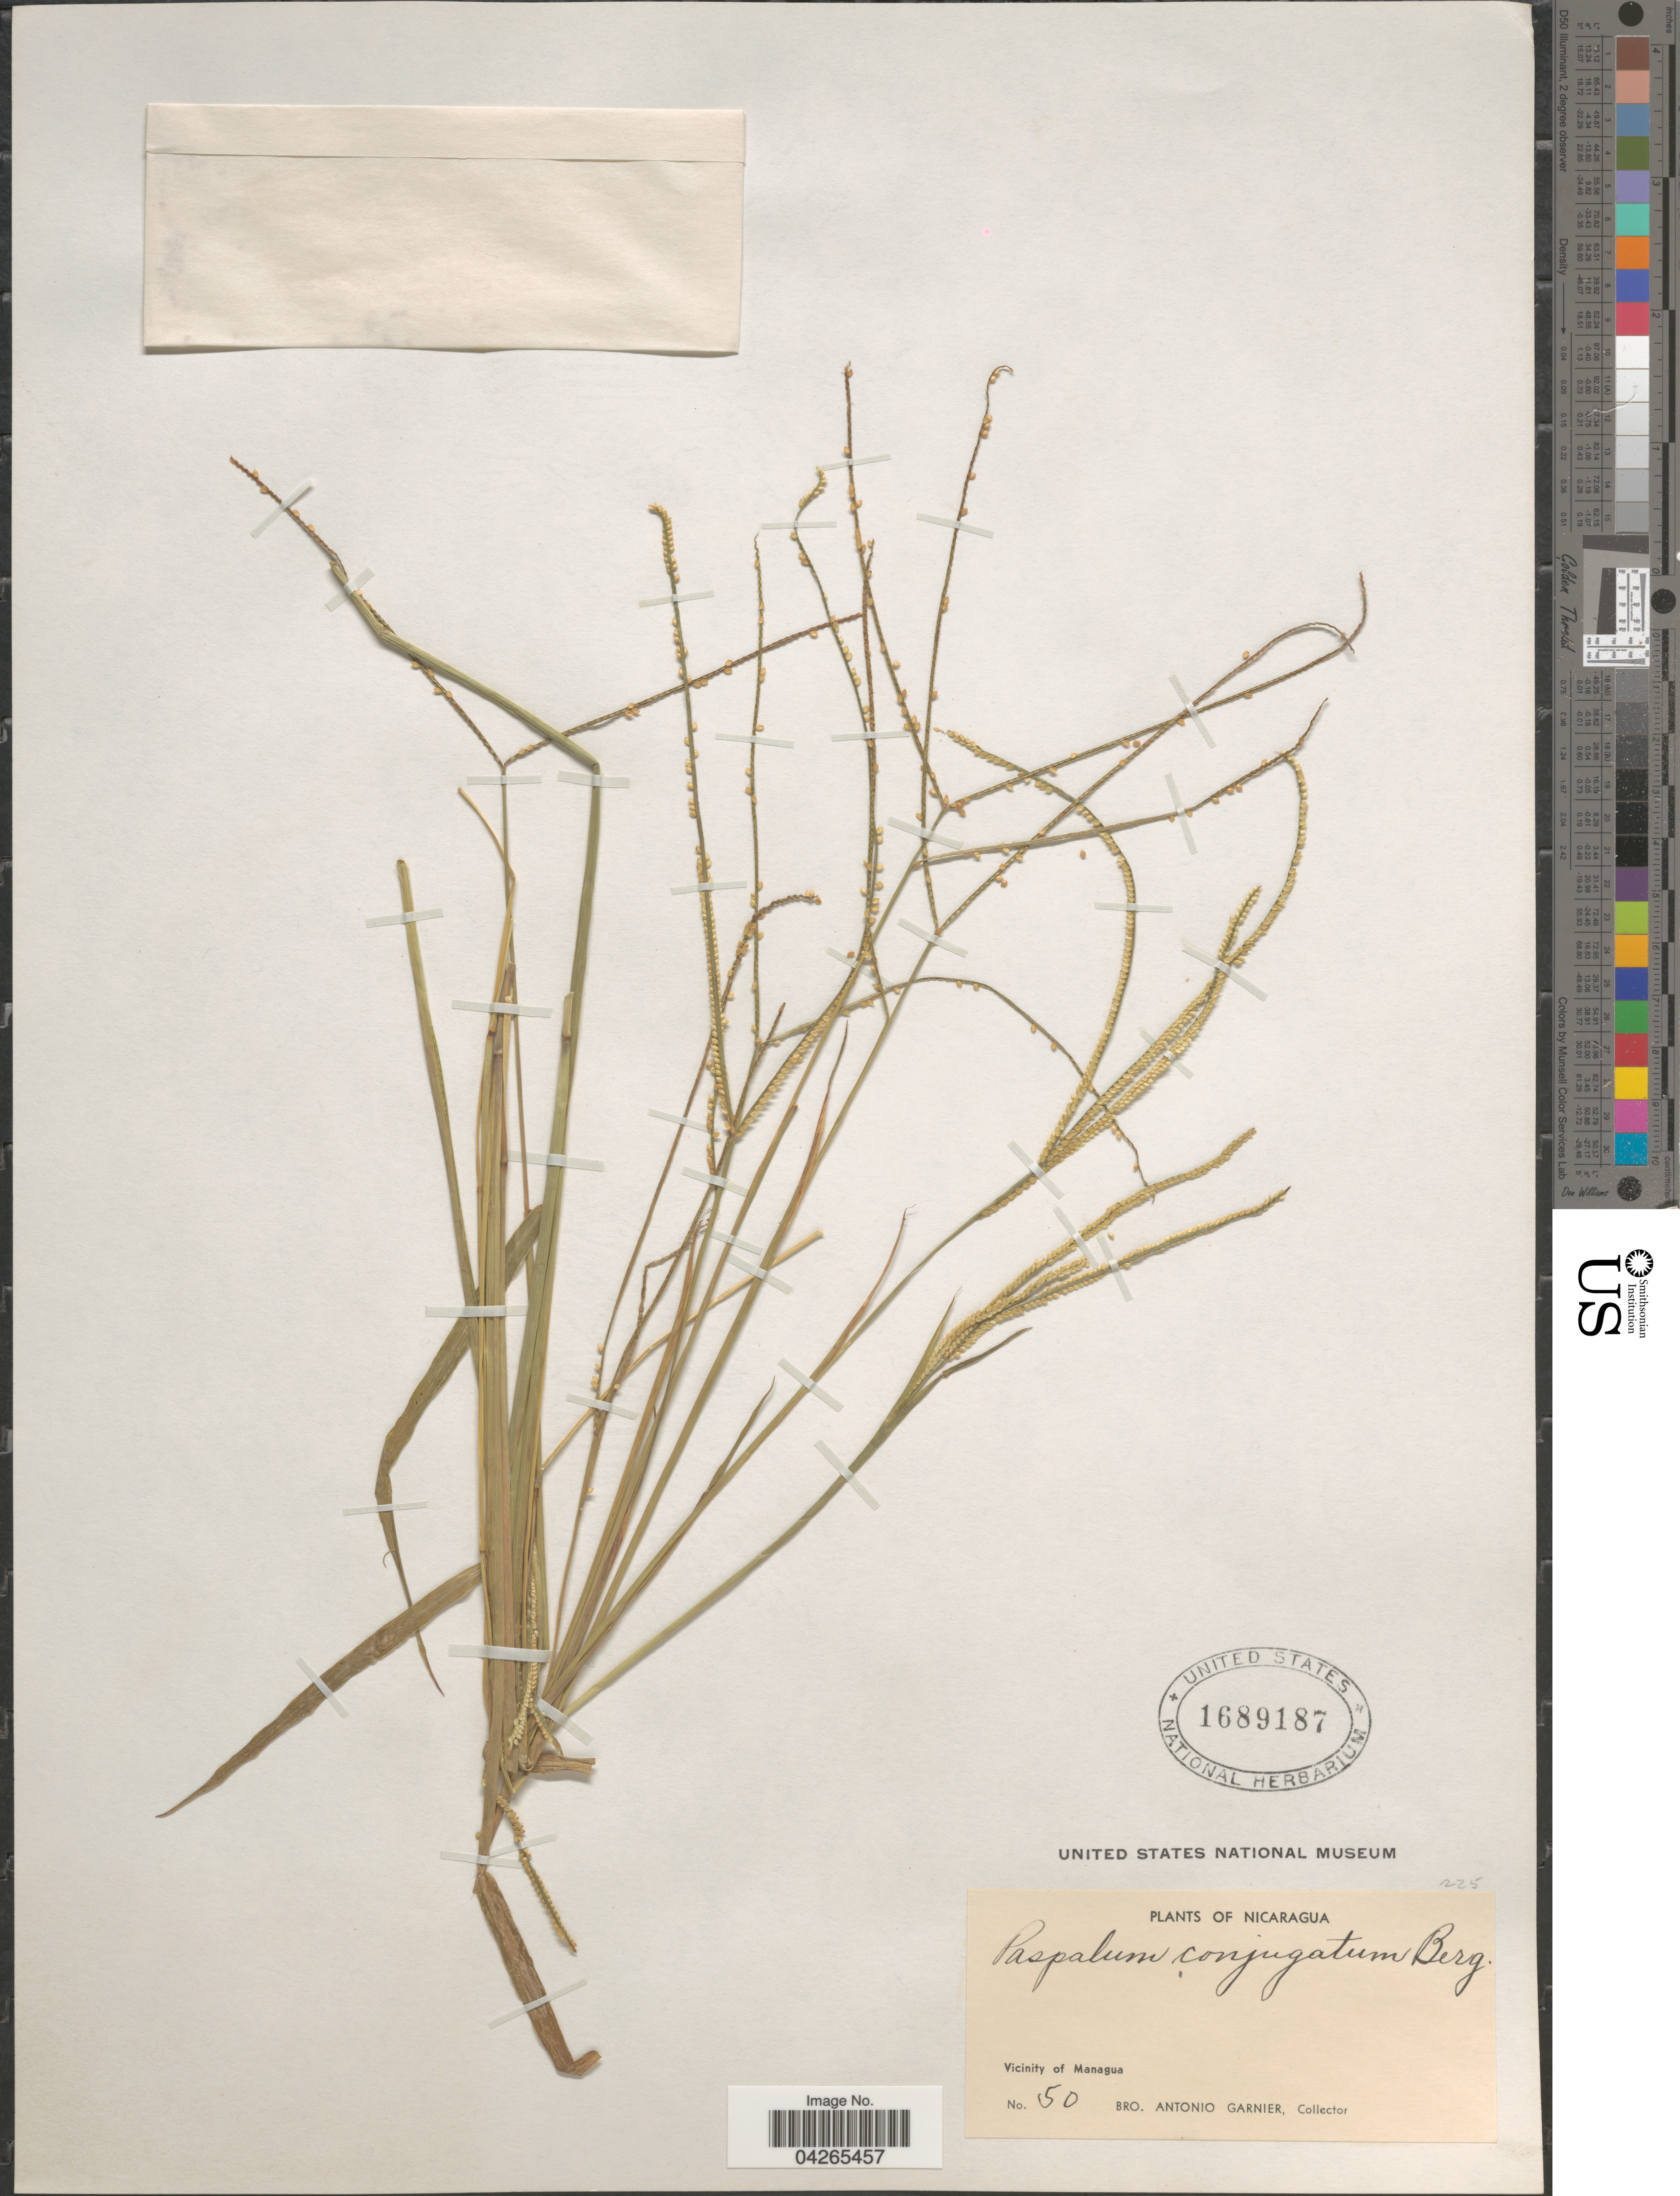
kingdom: Plantae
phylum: Tracheophyta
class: Liliopsida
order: Poales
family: Poaceae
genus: Paspalum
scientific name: Paspalum conjugatum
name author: P.J. Bergius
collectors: Bro. A. Garnier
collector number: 50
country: Nicaragua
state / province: Managua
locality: Vicinity of Managua.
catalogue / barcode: US 1689187